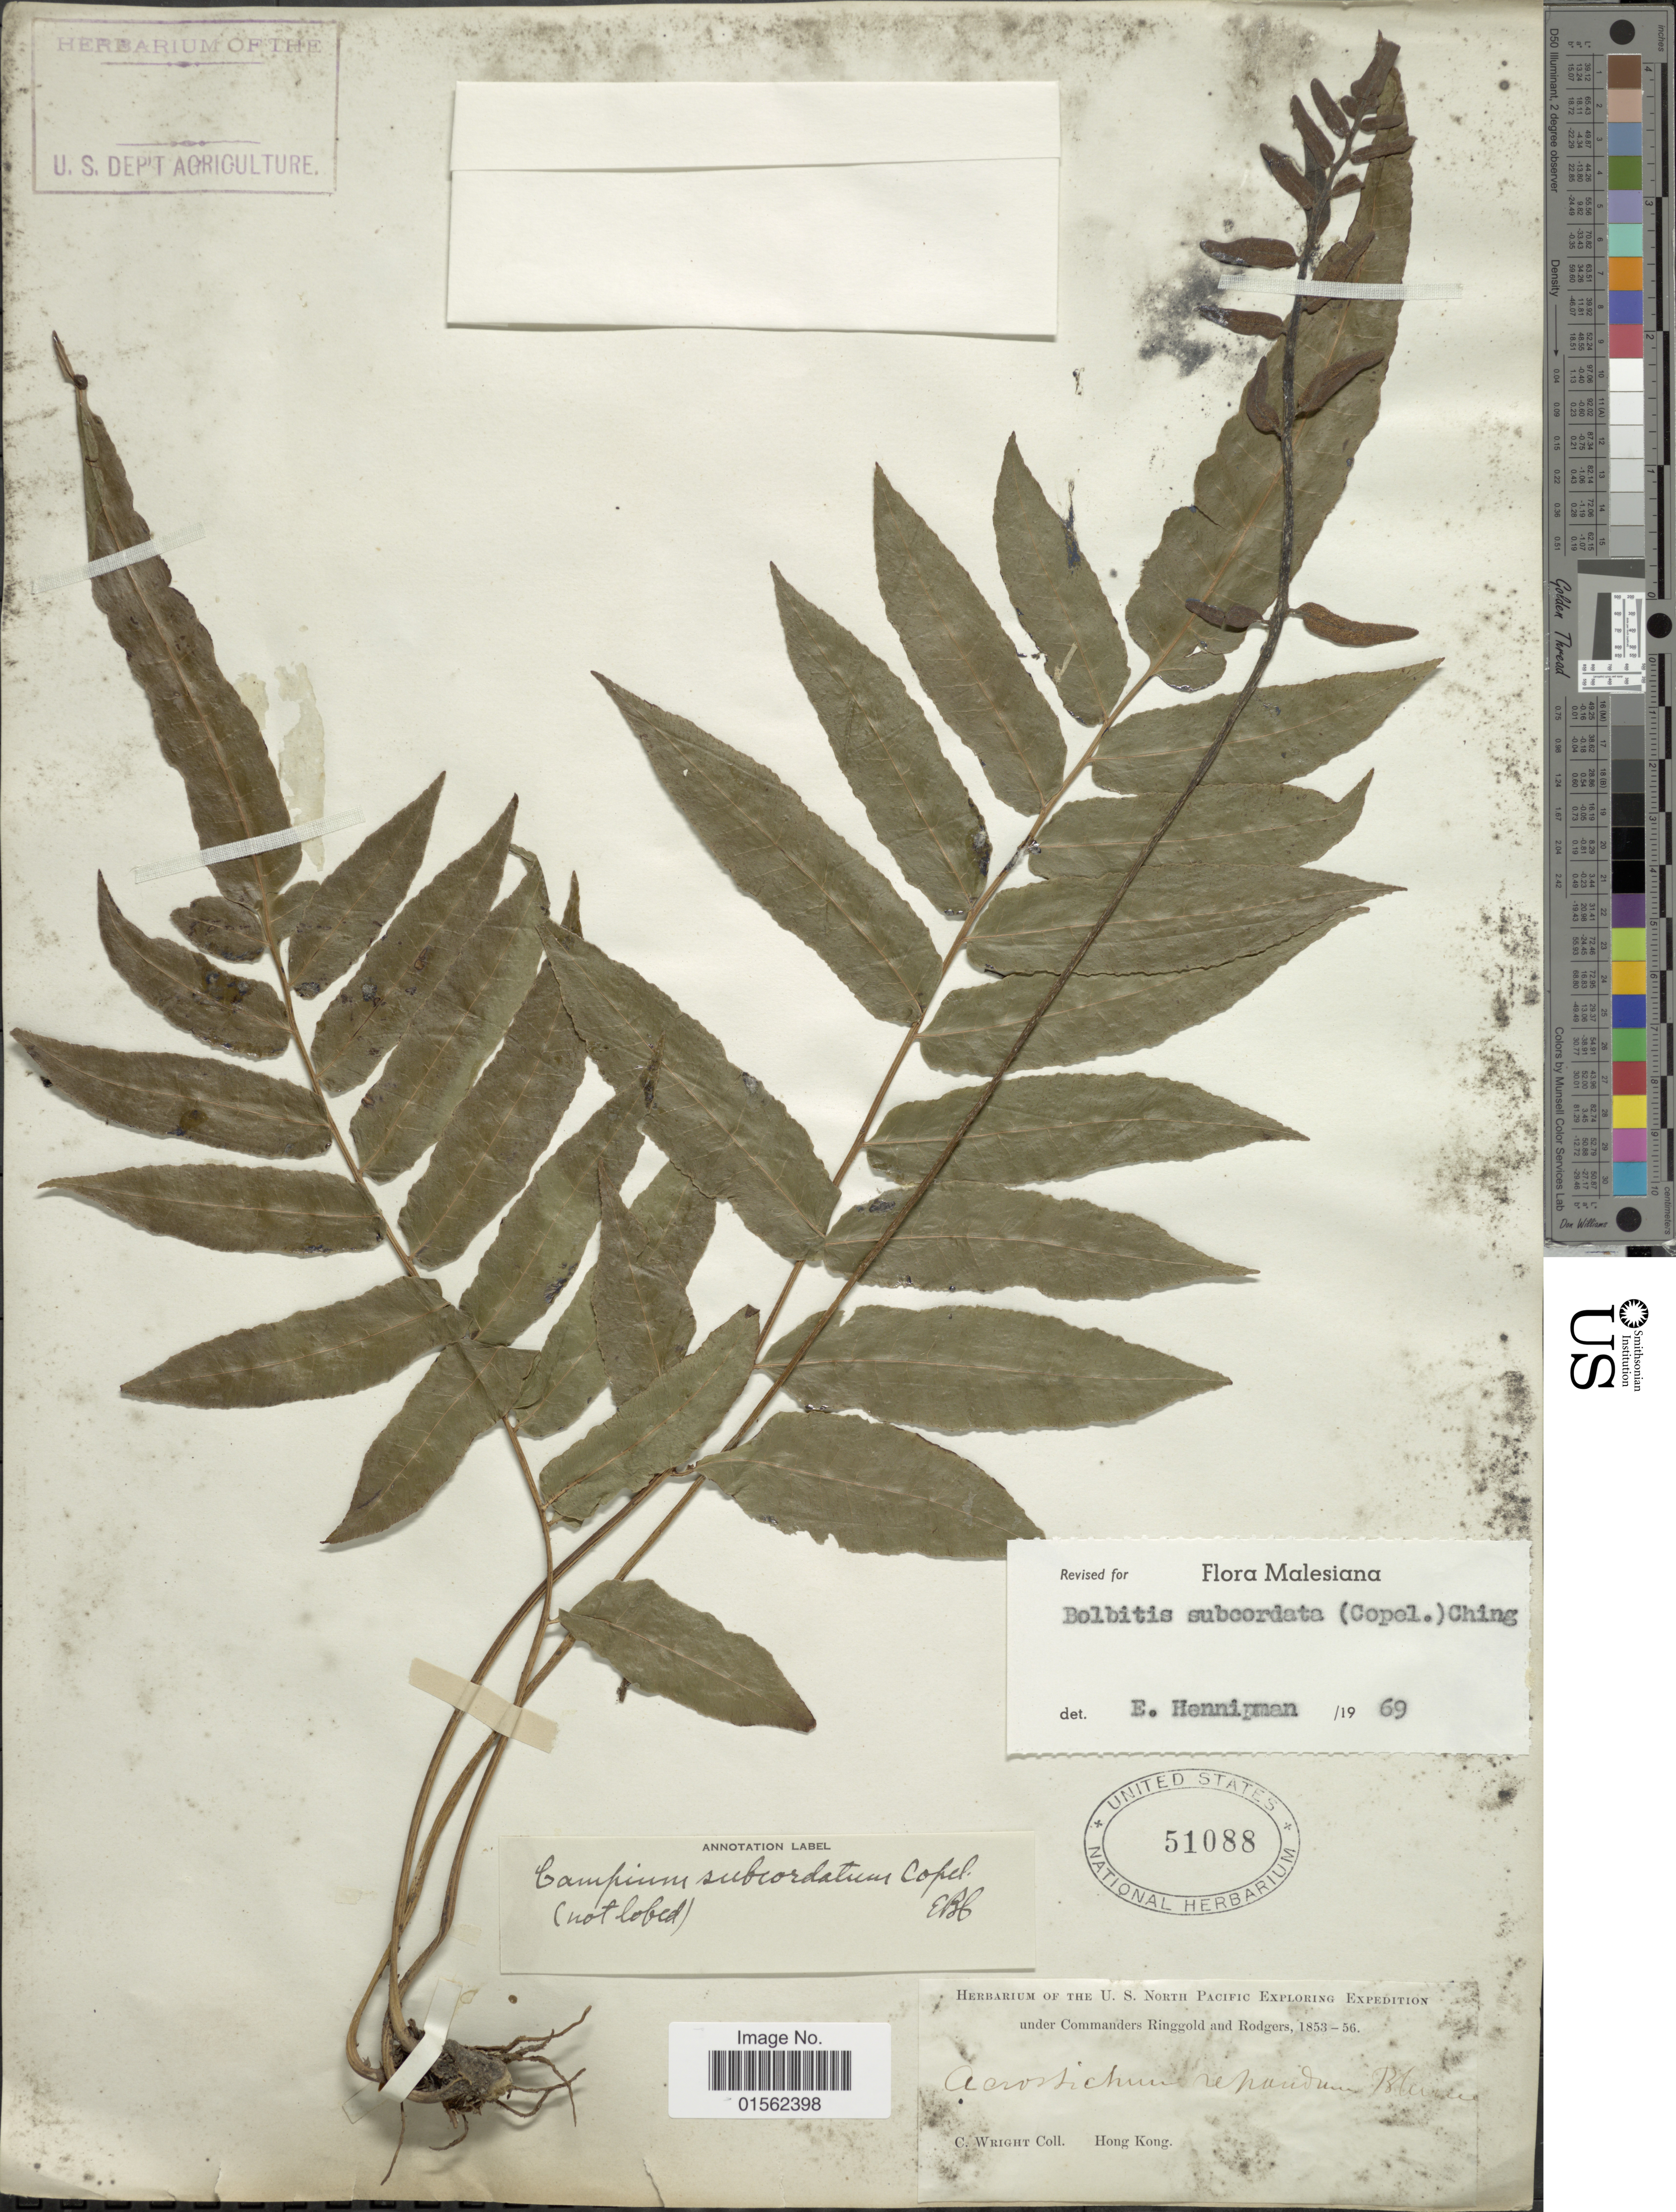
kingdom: Plantae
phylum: Tracheophyta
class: Polypodiopsida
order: Polypodiales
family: Dryopteridaceae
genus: Bolbitis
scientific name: Bolbitis subcordata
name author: (Copel.) Ching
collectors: C. Wright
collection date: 1853/1856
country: China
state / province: Hong Kong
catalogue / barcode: US 51088